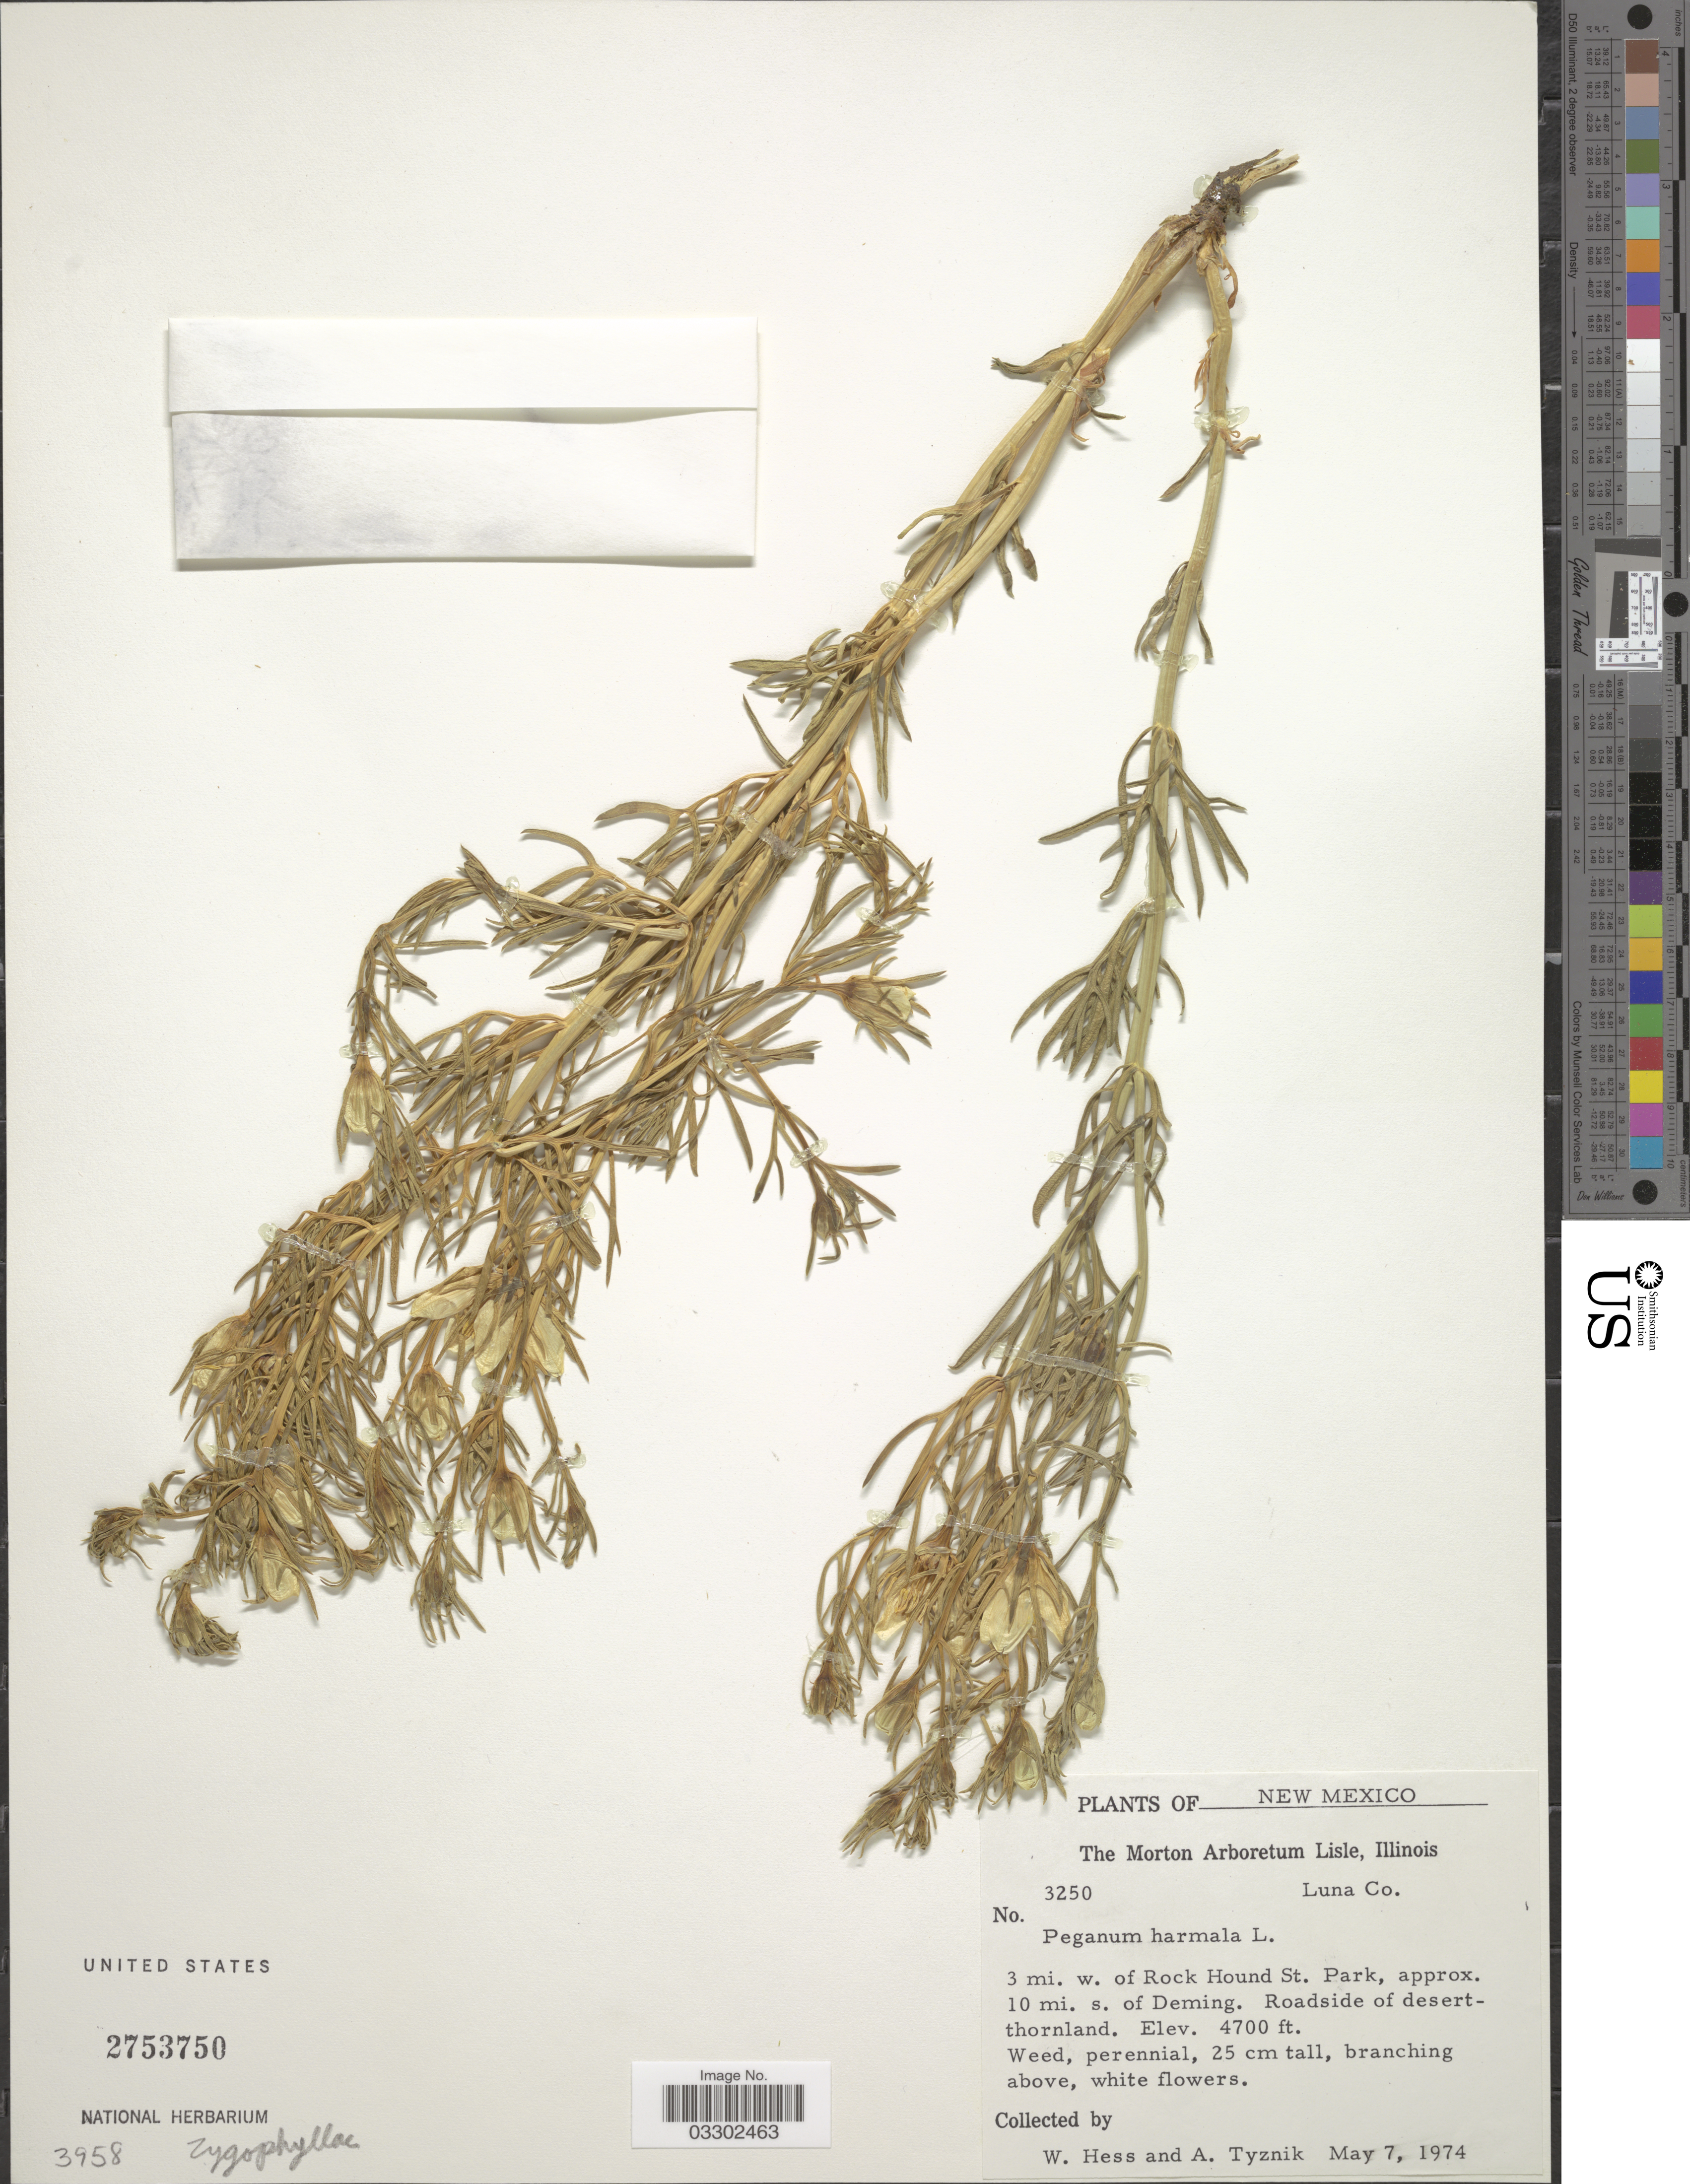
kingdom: Plantae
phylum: Tracheophyta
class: Magnoliopsida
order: Sapindales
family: Tetradiclidaceae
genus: Peganum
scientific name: Peganum harmala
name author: L.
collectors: W. Hess & A. Tyznik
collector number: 3250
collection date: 1974-05-07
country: United States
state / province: New Mexico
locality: Luna Co. 3 mi. w. of Rock Hound St. Park, approx. 10 mi. s. of Deming. Roadside of desert-thornland.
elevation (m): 1433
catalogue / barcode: US 2753750